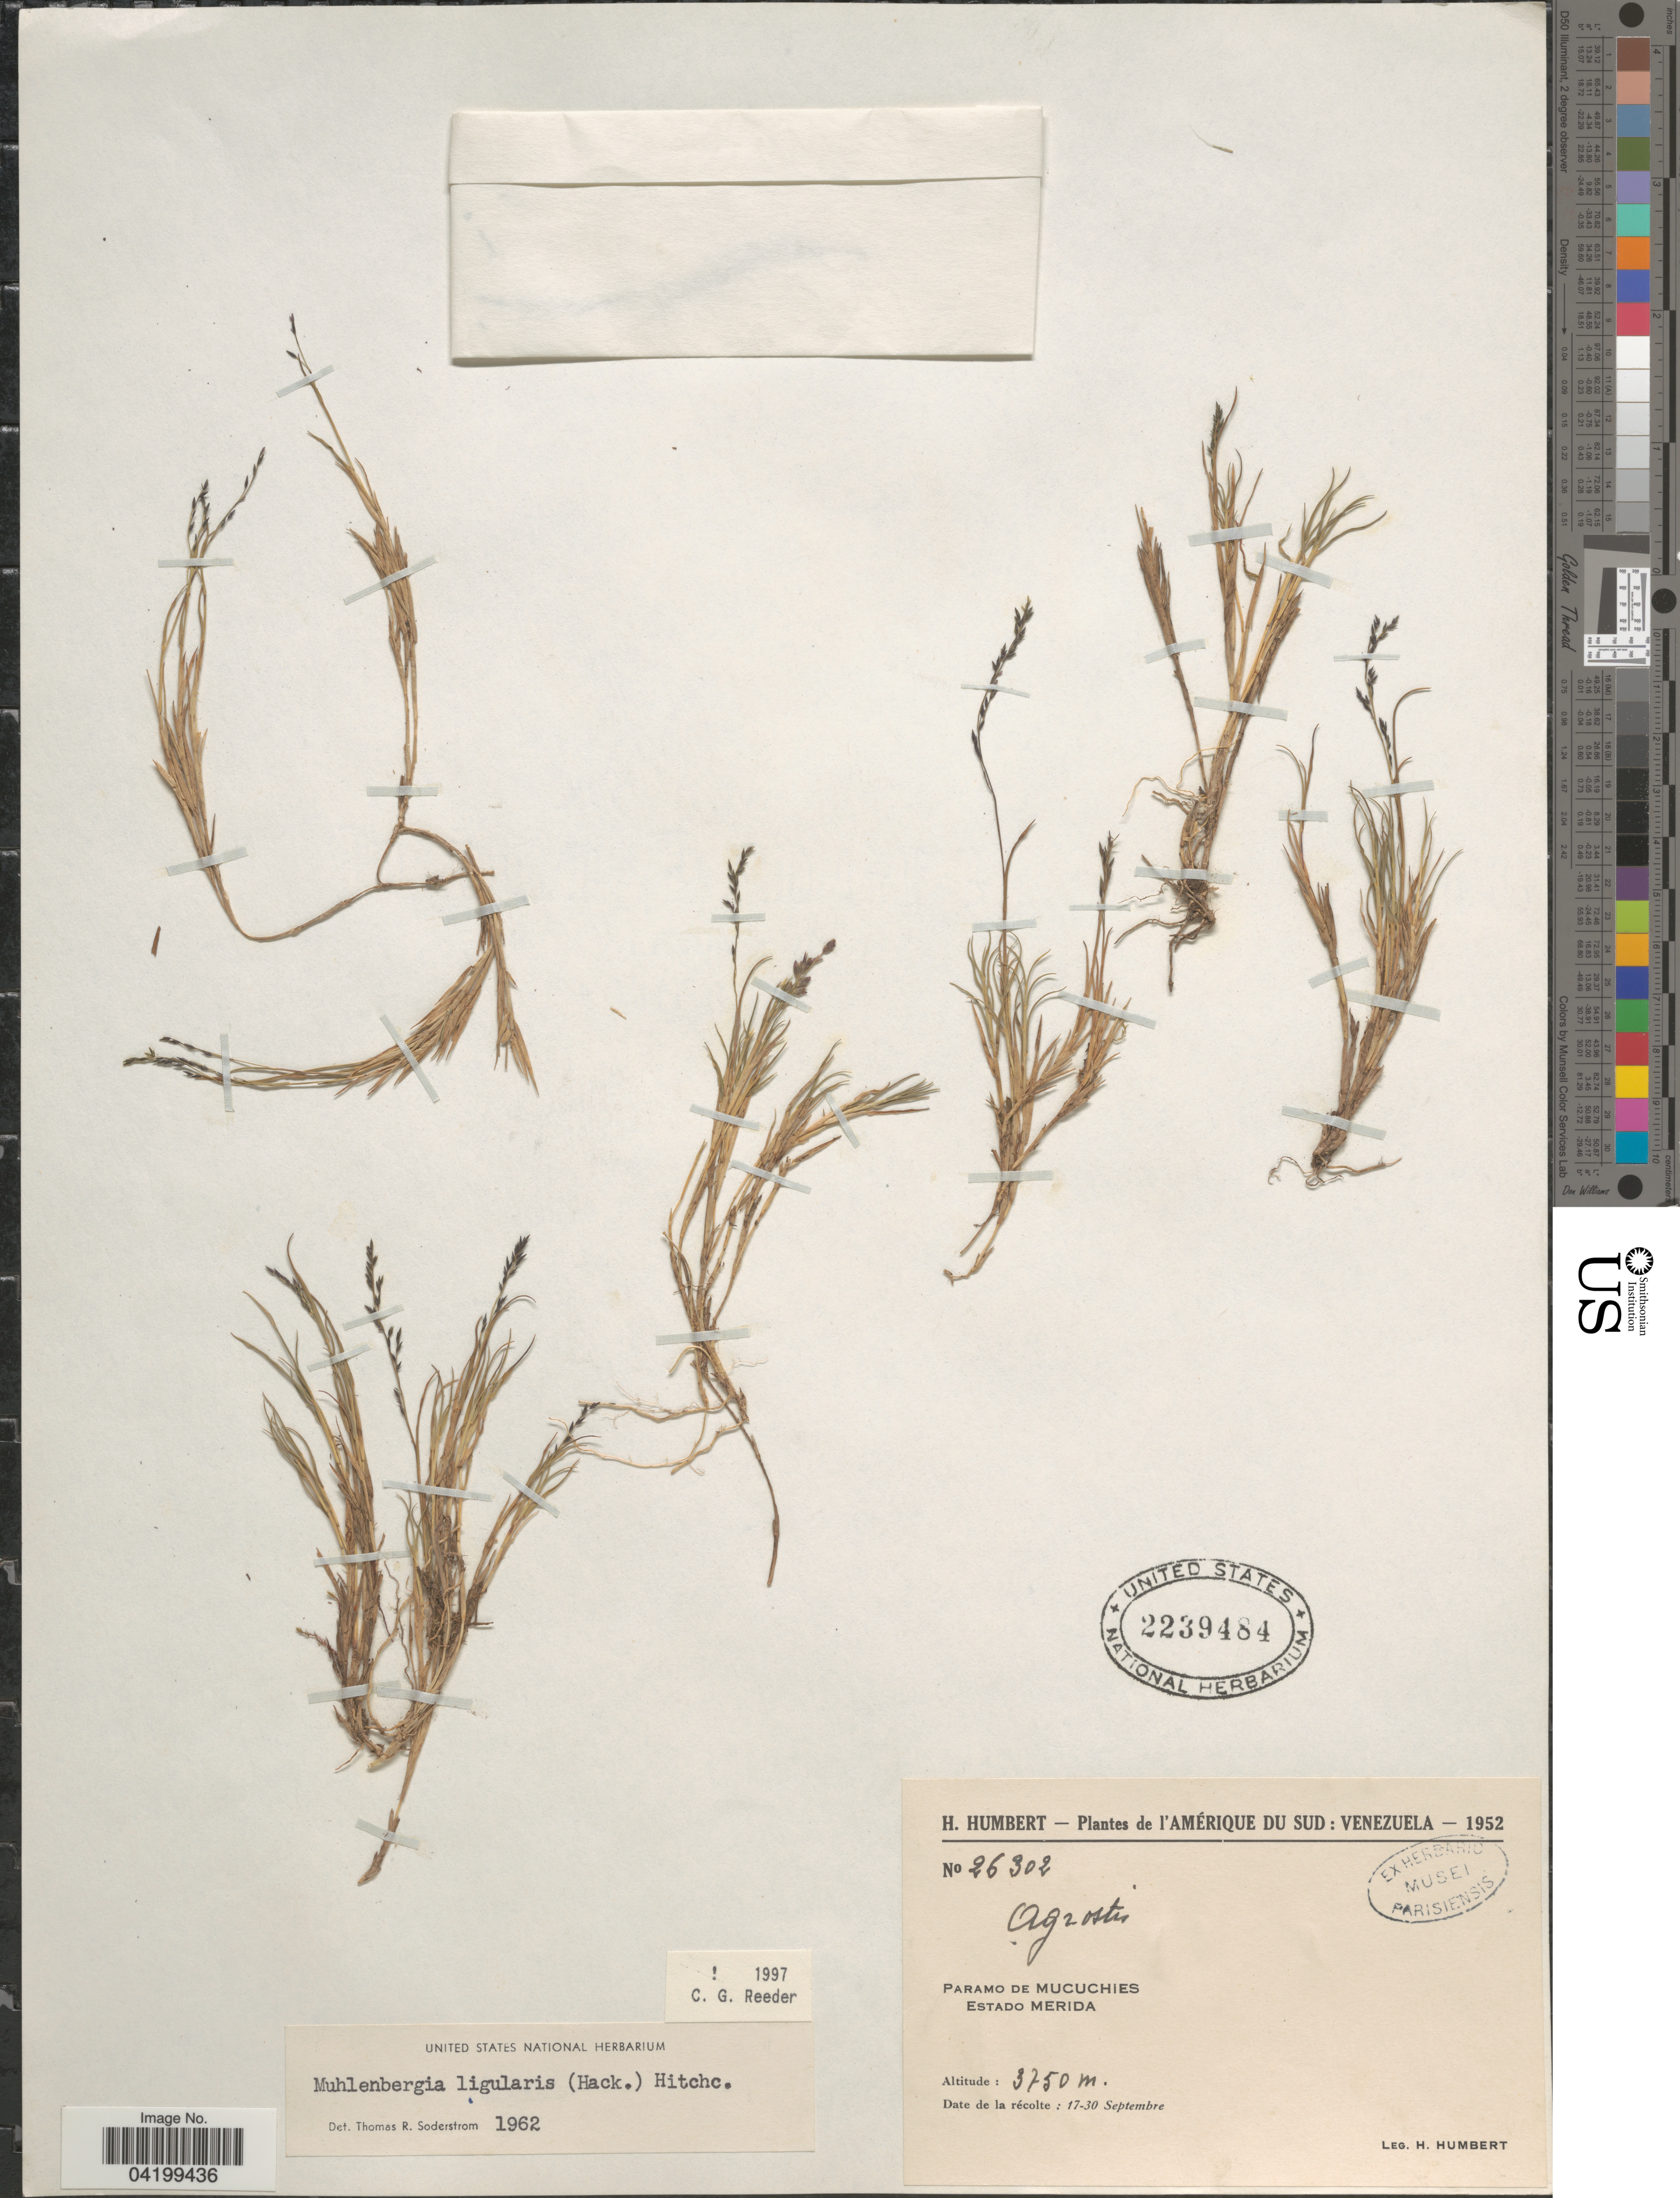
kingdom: Plantae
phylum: Tracheophyta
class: Liliopsida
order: Poales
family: Poaceae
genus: Muhlenbergia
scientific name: Muhlenbergia ligularis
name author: (Hack.) Hitchc.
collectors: H. Humbert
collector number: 26302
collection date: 1952-09-17/1952-09-30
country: Venezuela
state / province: Merida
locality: Paramo de Mucuchies.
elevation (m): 3750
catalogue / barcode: US 2239484